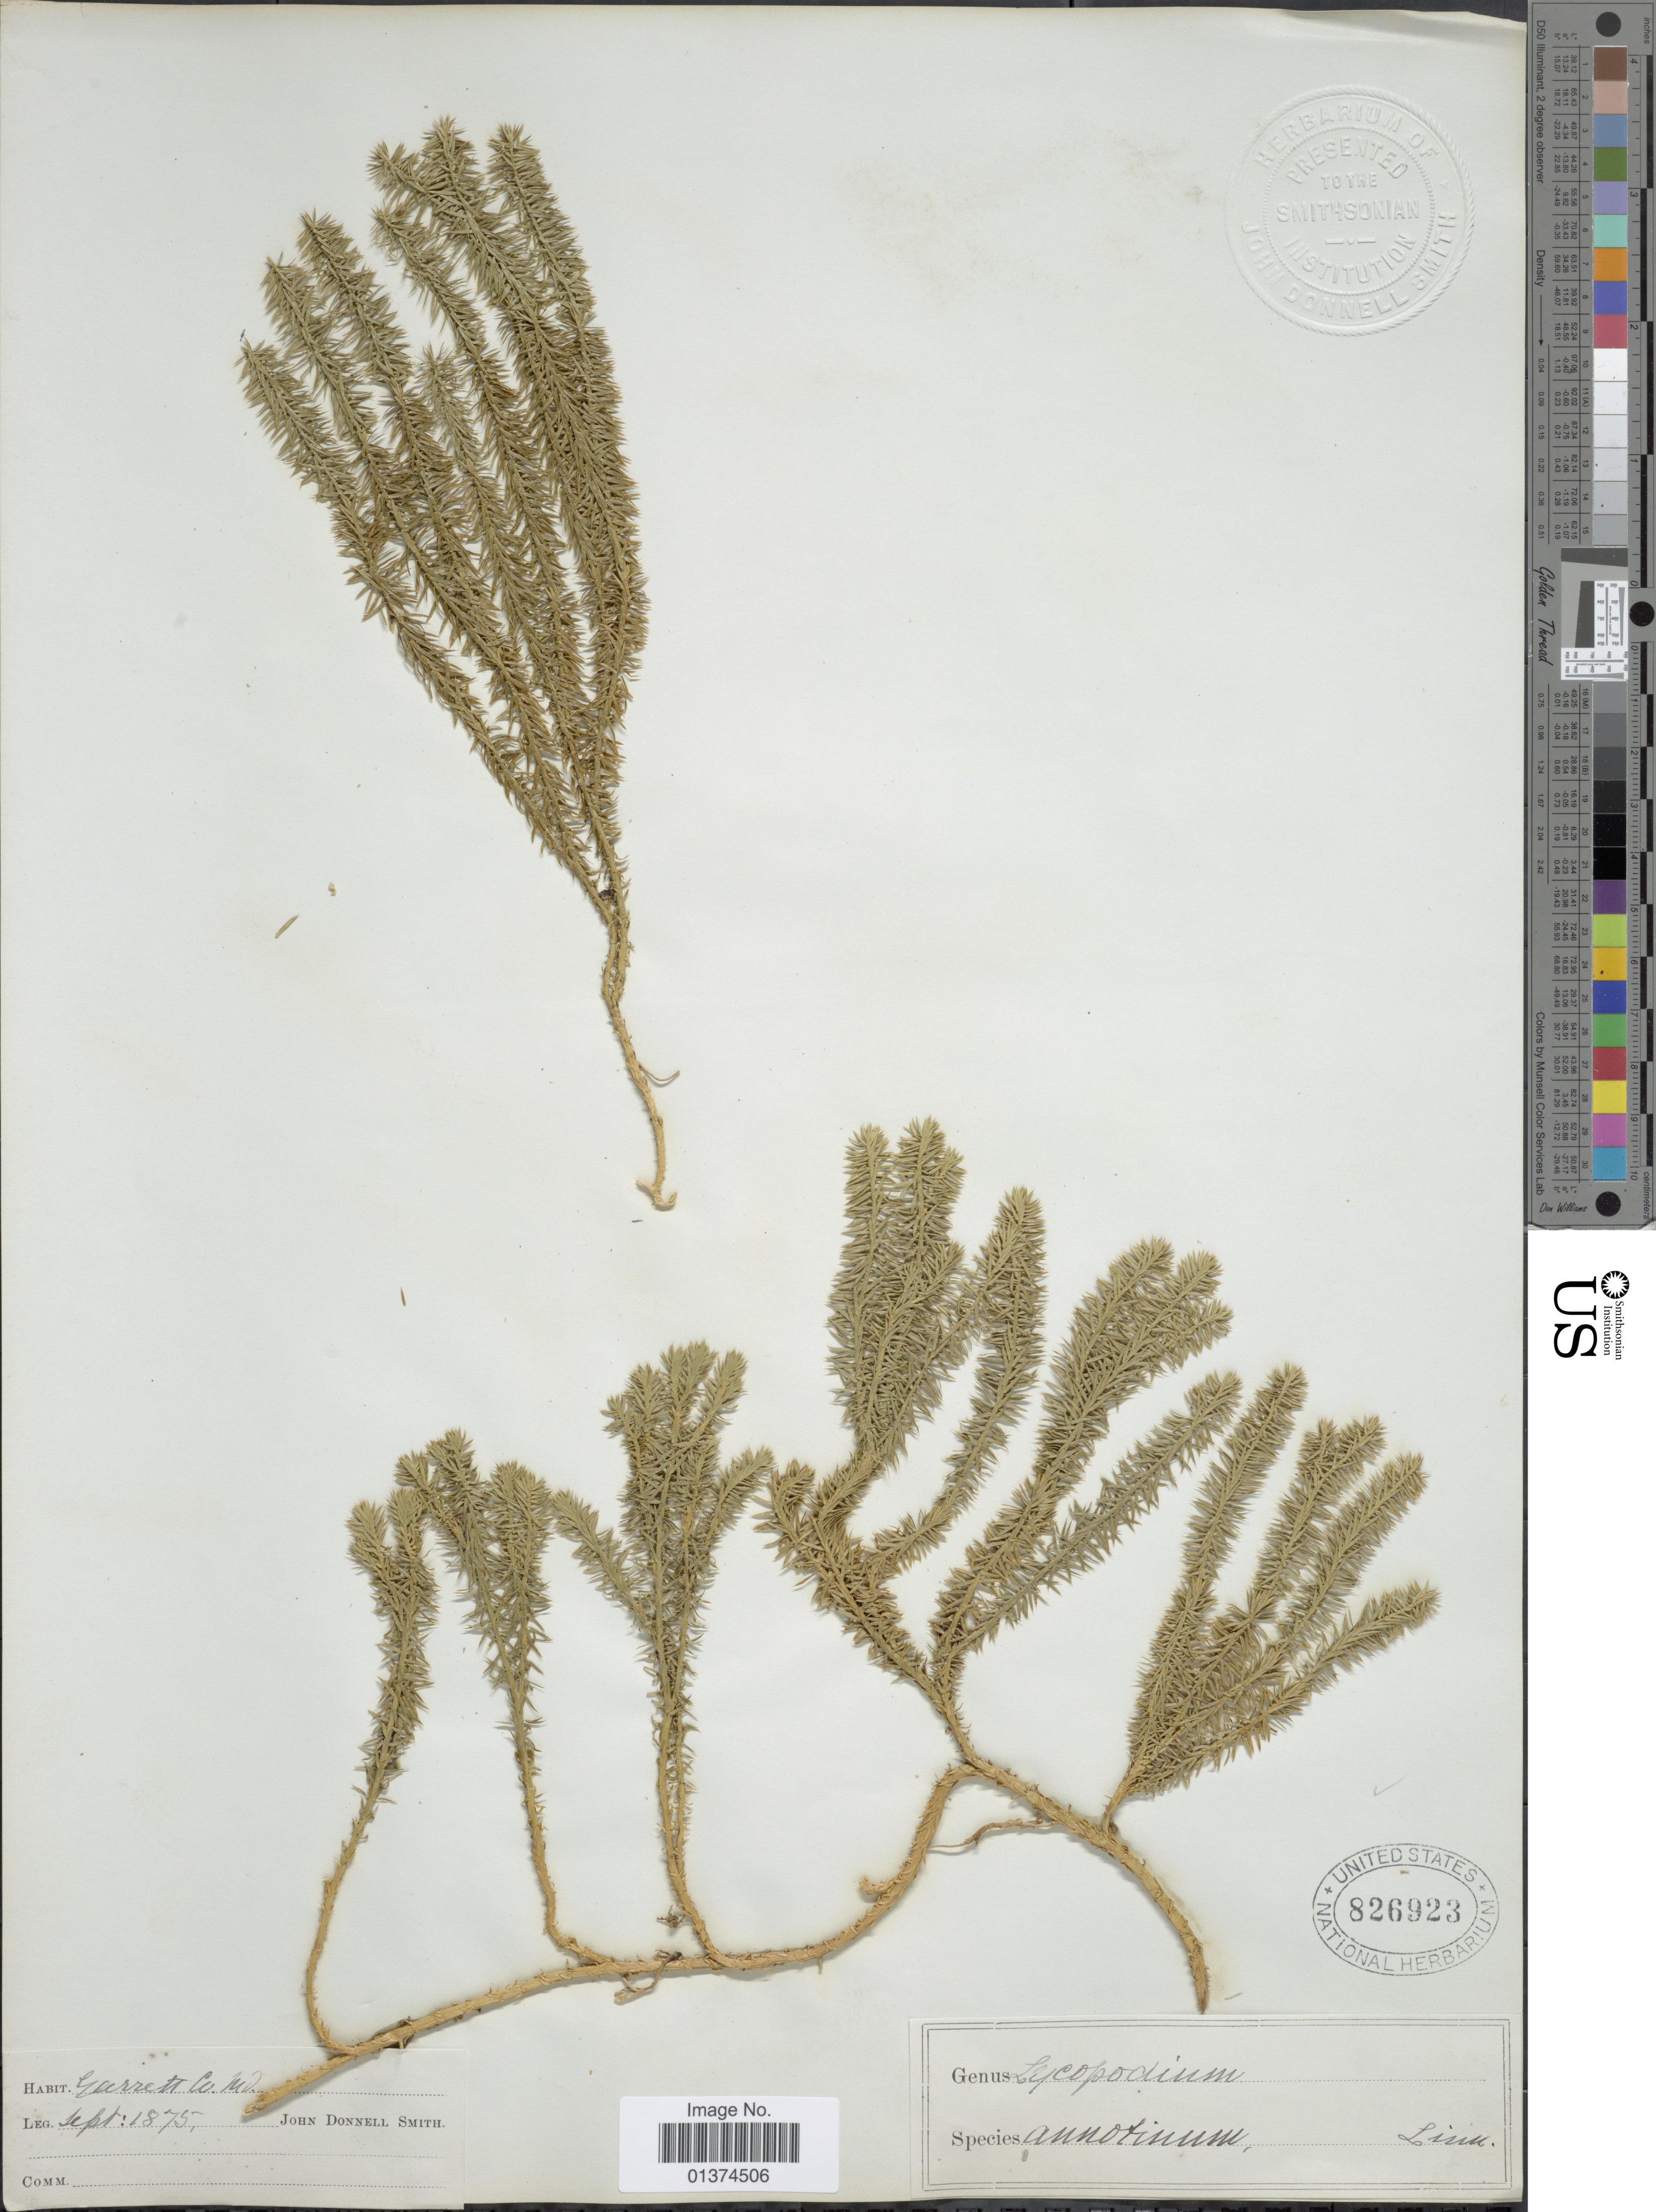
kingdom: Plantae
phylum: Tracheophyta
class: Lycopodiopsida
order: Lycopodiales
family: Lycopodiaceae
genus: Spinulum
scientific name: Spinulum annotinum subsp. annotinum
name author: (L.) A. Haines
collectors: J. Donnell Smith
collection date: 1875-09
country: United States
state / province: Maryland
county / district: Garrett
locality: Garrett Co.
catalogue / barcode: US 826923